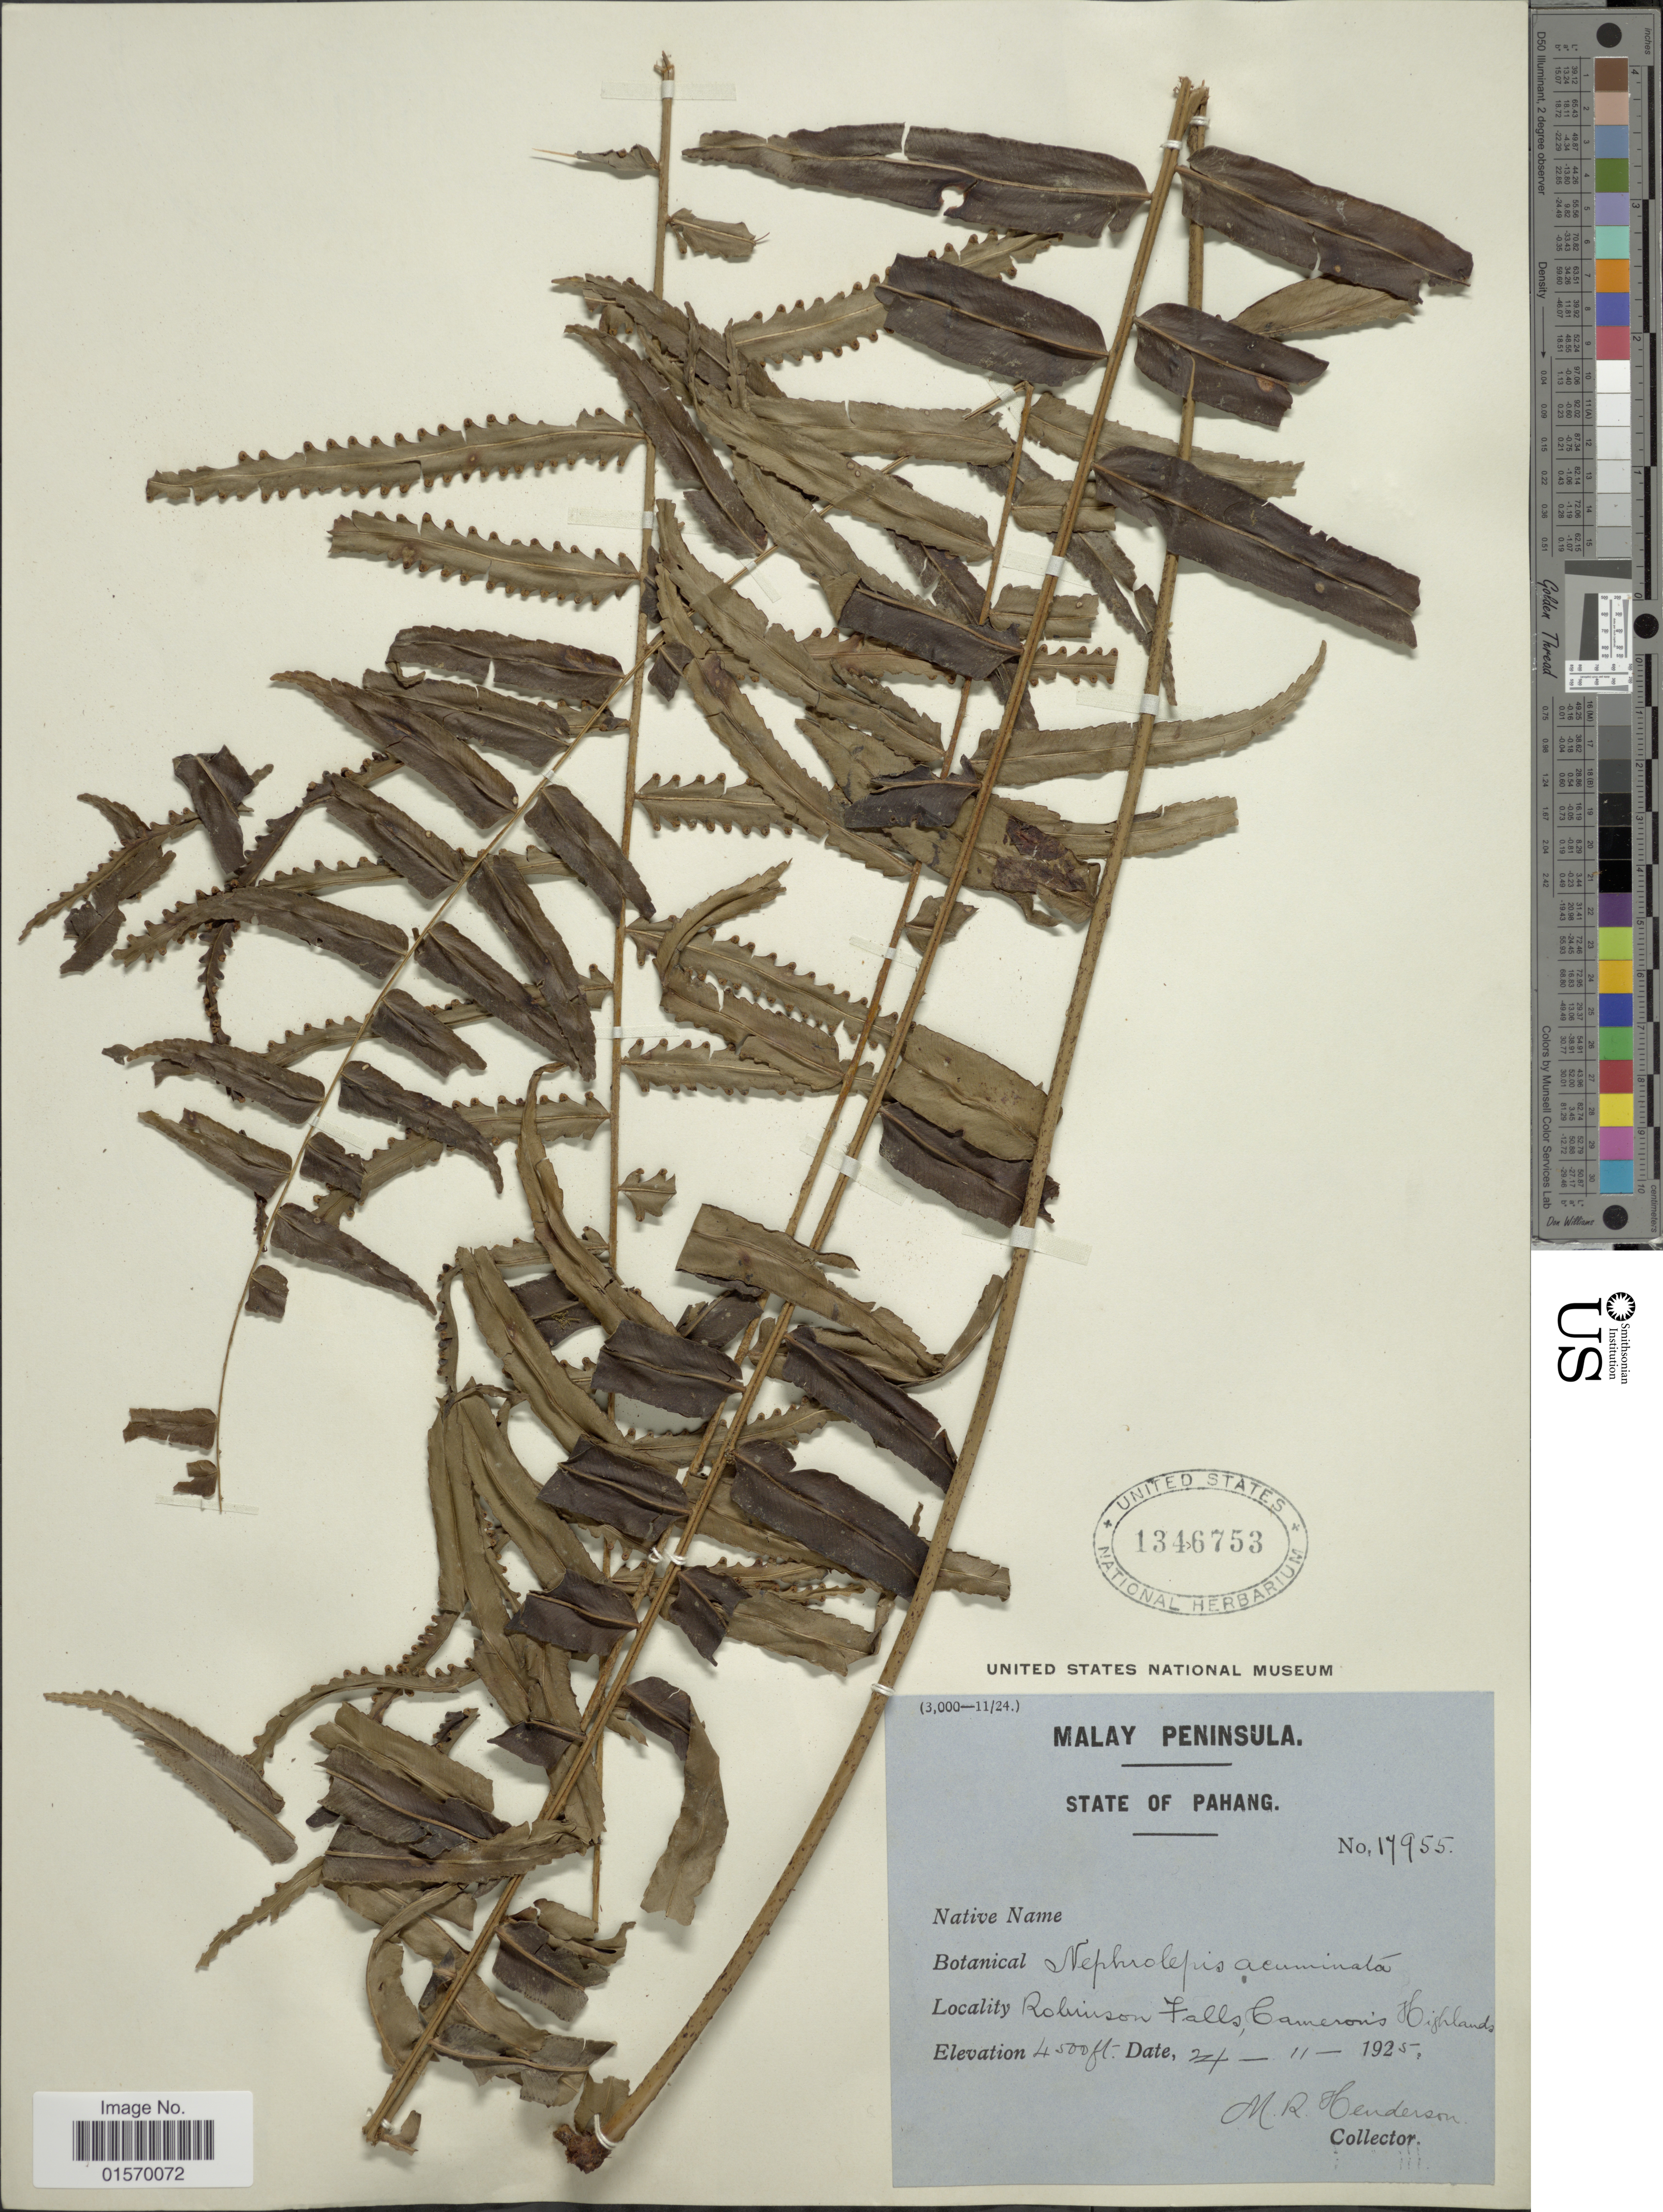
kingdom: Plantae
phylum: Tracheophyta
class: Polypodiopsida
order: Polypodiales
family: Nephrolepidaceae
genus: Nephrolepis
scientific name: Nephrolepis acuminata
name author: (Houtt.) Kuhn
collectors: M. Henderson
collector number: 17955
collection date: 1925-11-24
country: Malaysia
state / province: Pahang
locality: Malay Peninsula. Robinson Falls, Cameron's Highlands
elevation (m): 1372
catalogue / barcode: US 1346753